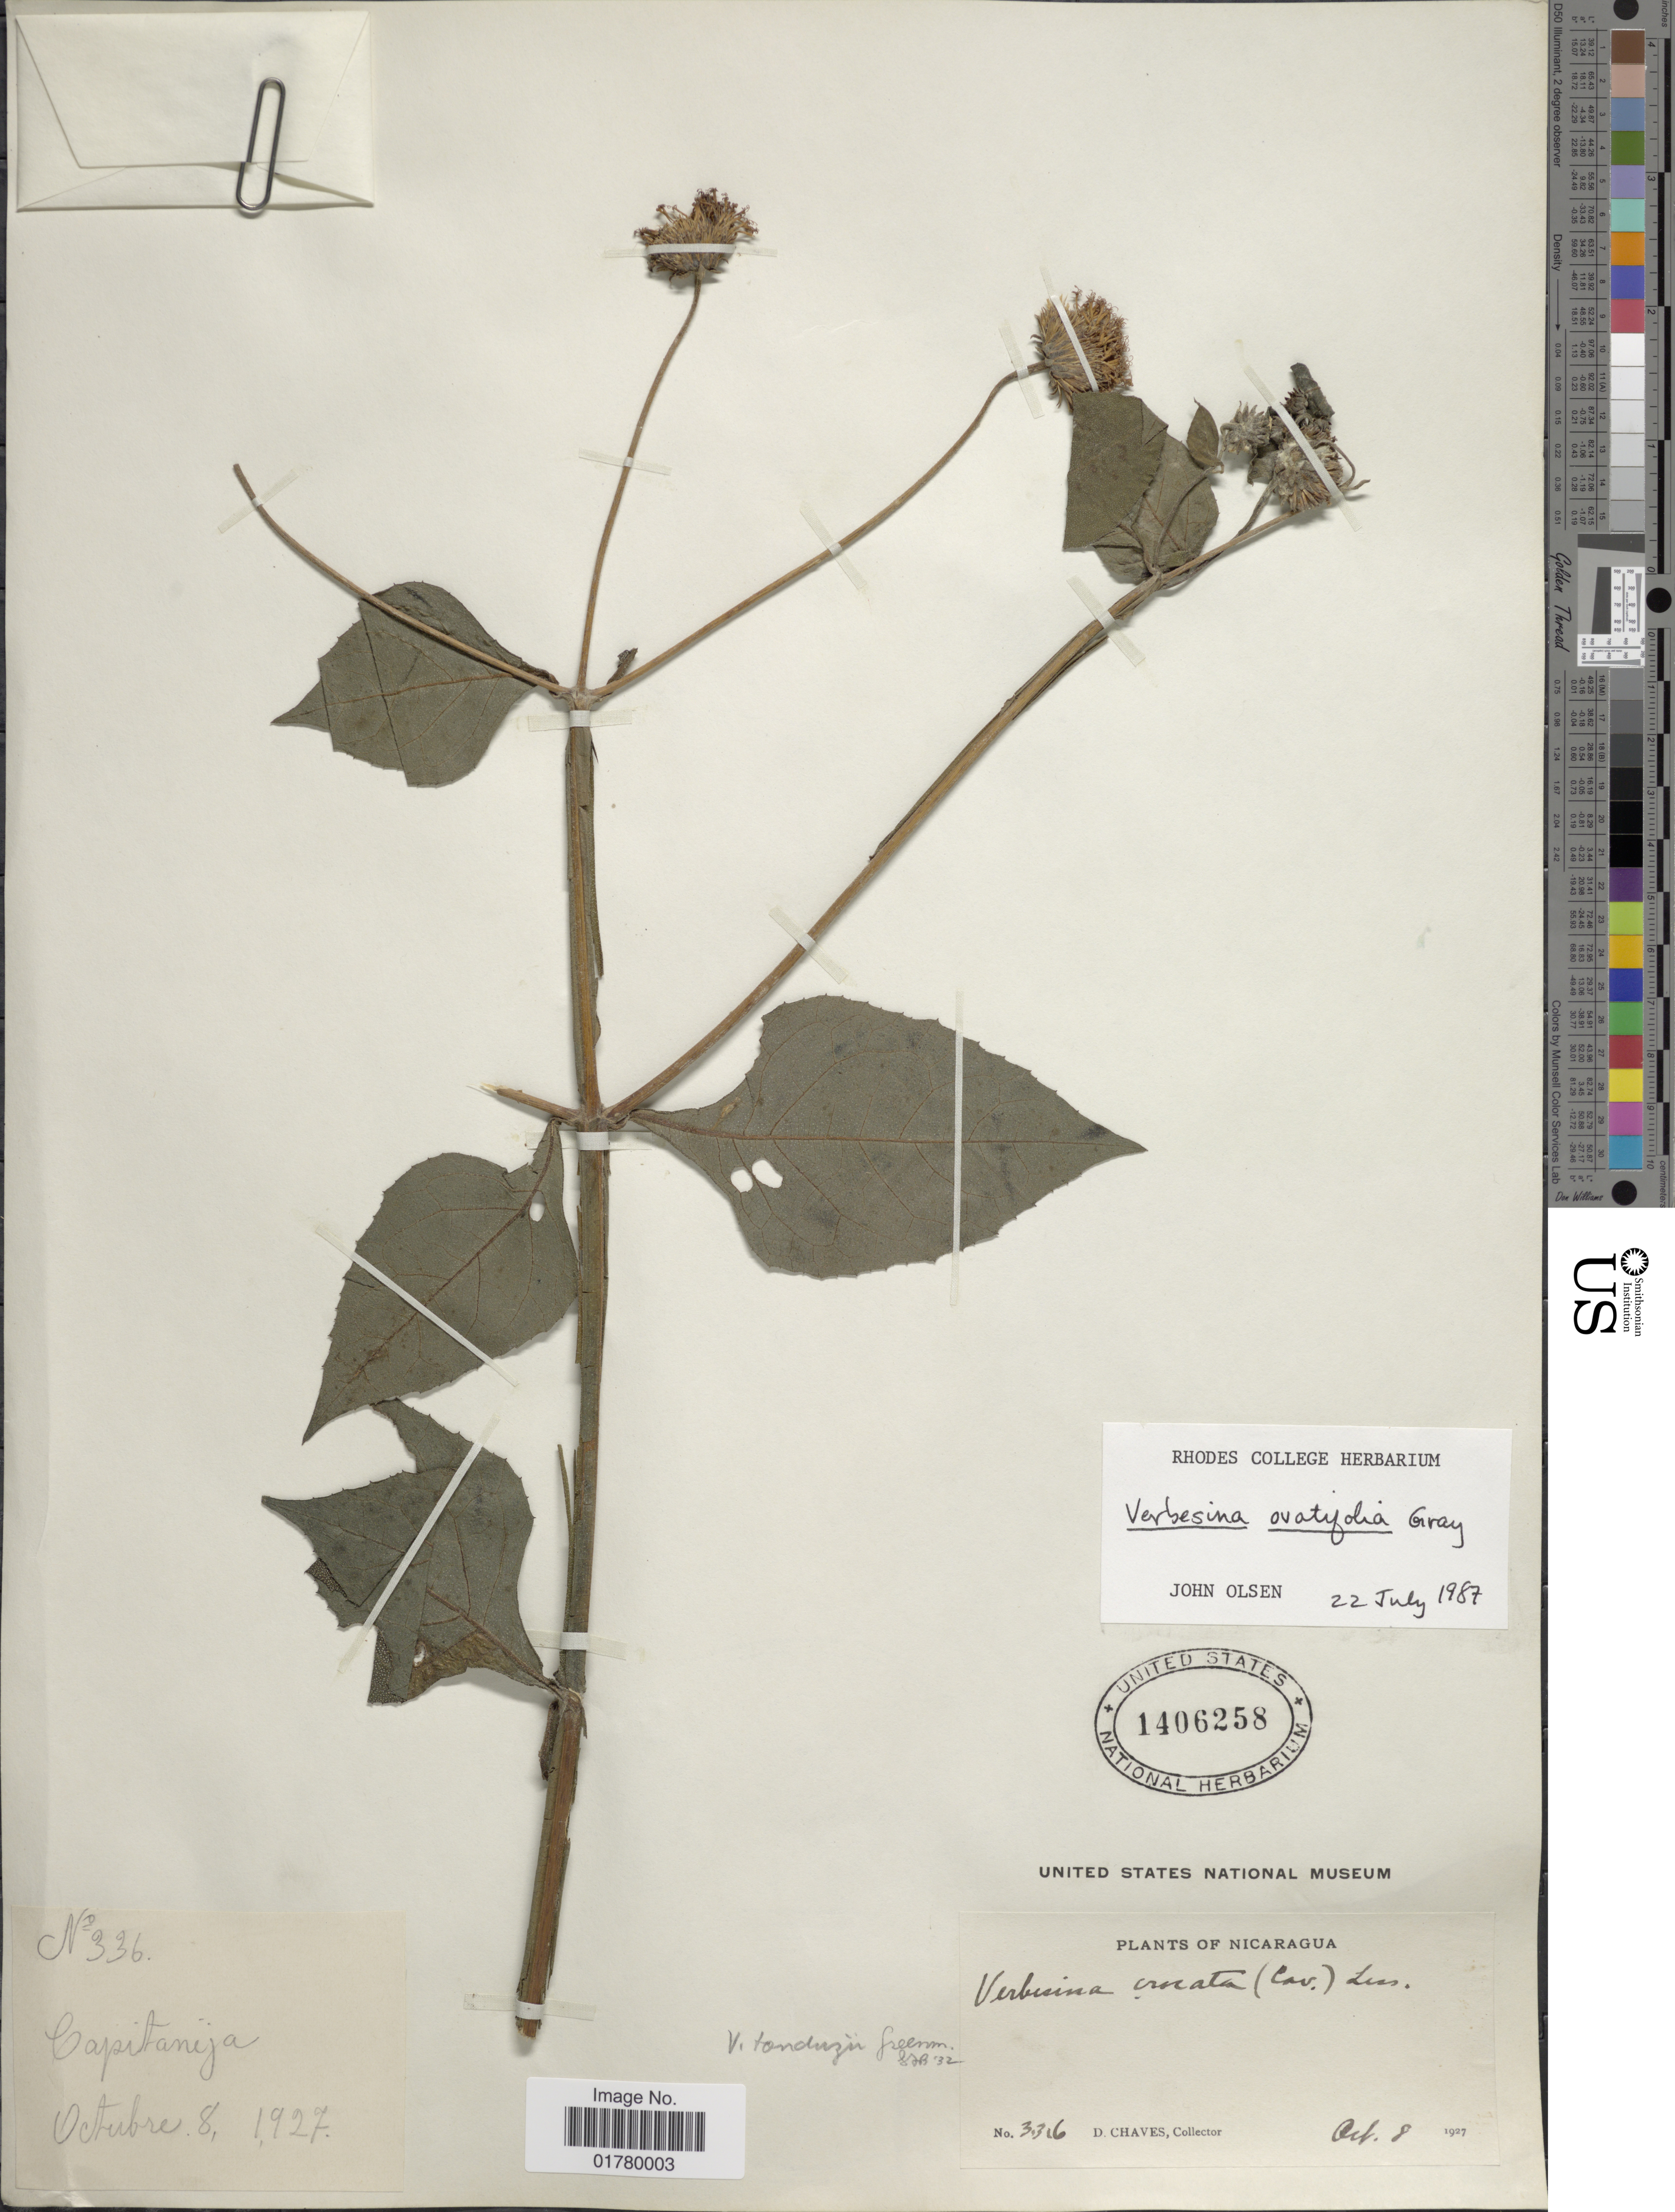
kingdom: Plantae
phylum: Tracheophyta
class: Magnoliopsida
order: Asterales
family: Asteraceae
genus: Verbesina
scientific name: Verbesina ovatifolia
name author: A. Gray ex Hemsl.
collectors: D. Chaves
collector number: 3316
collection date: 1927-10-08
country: Nicaragua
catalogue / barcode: US 1406258